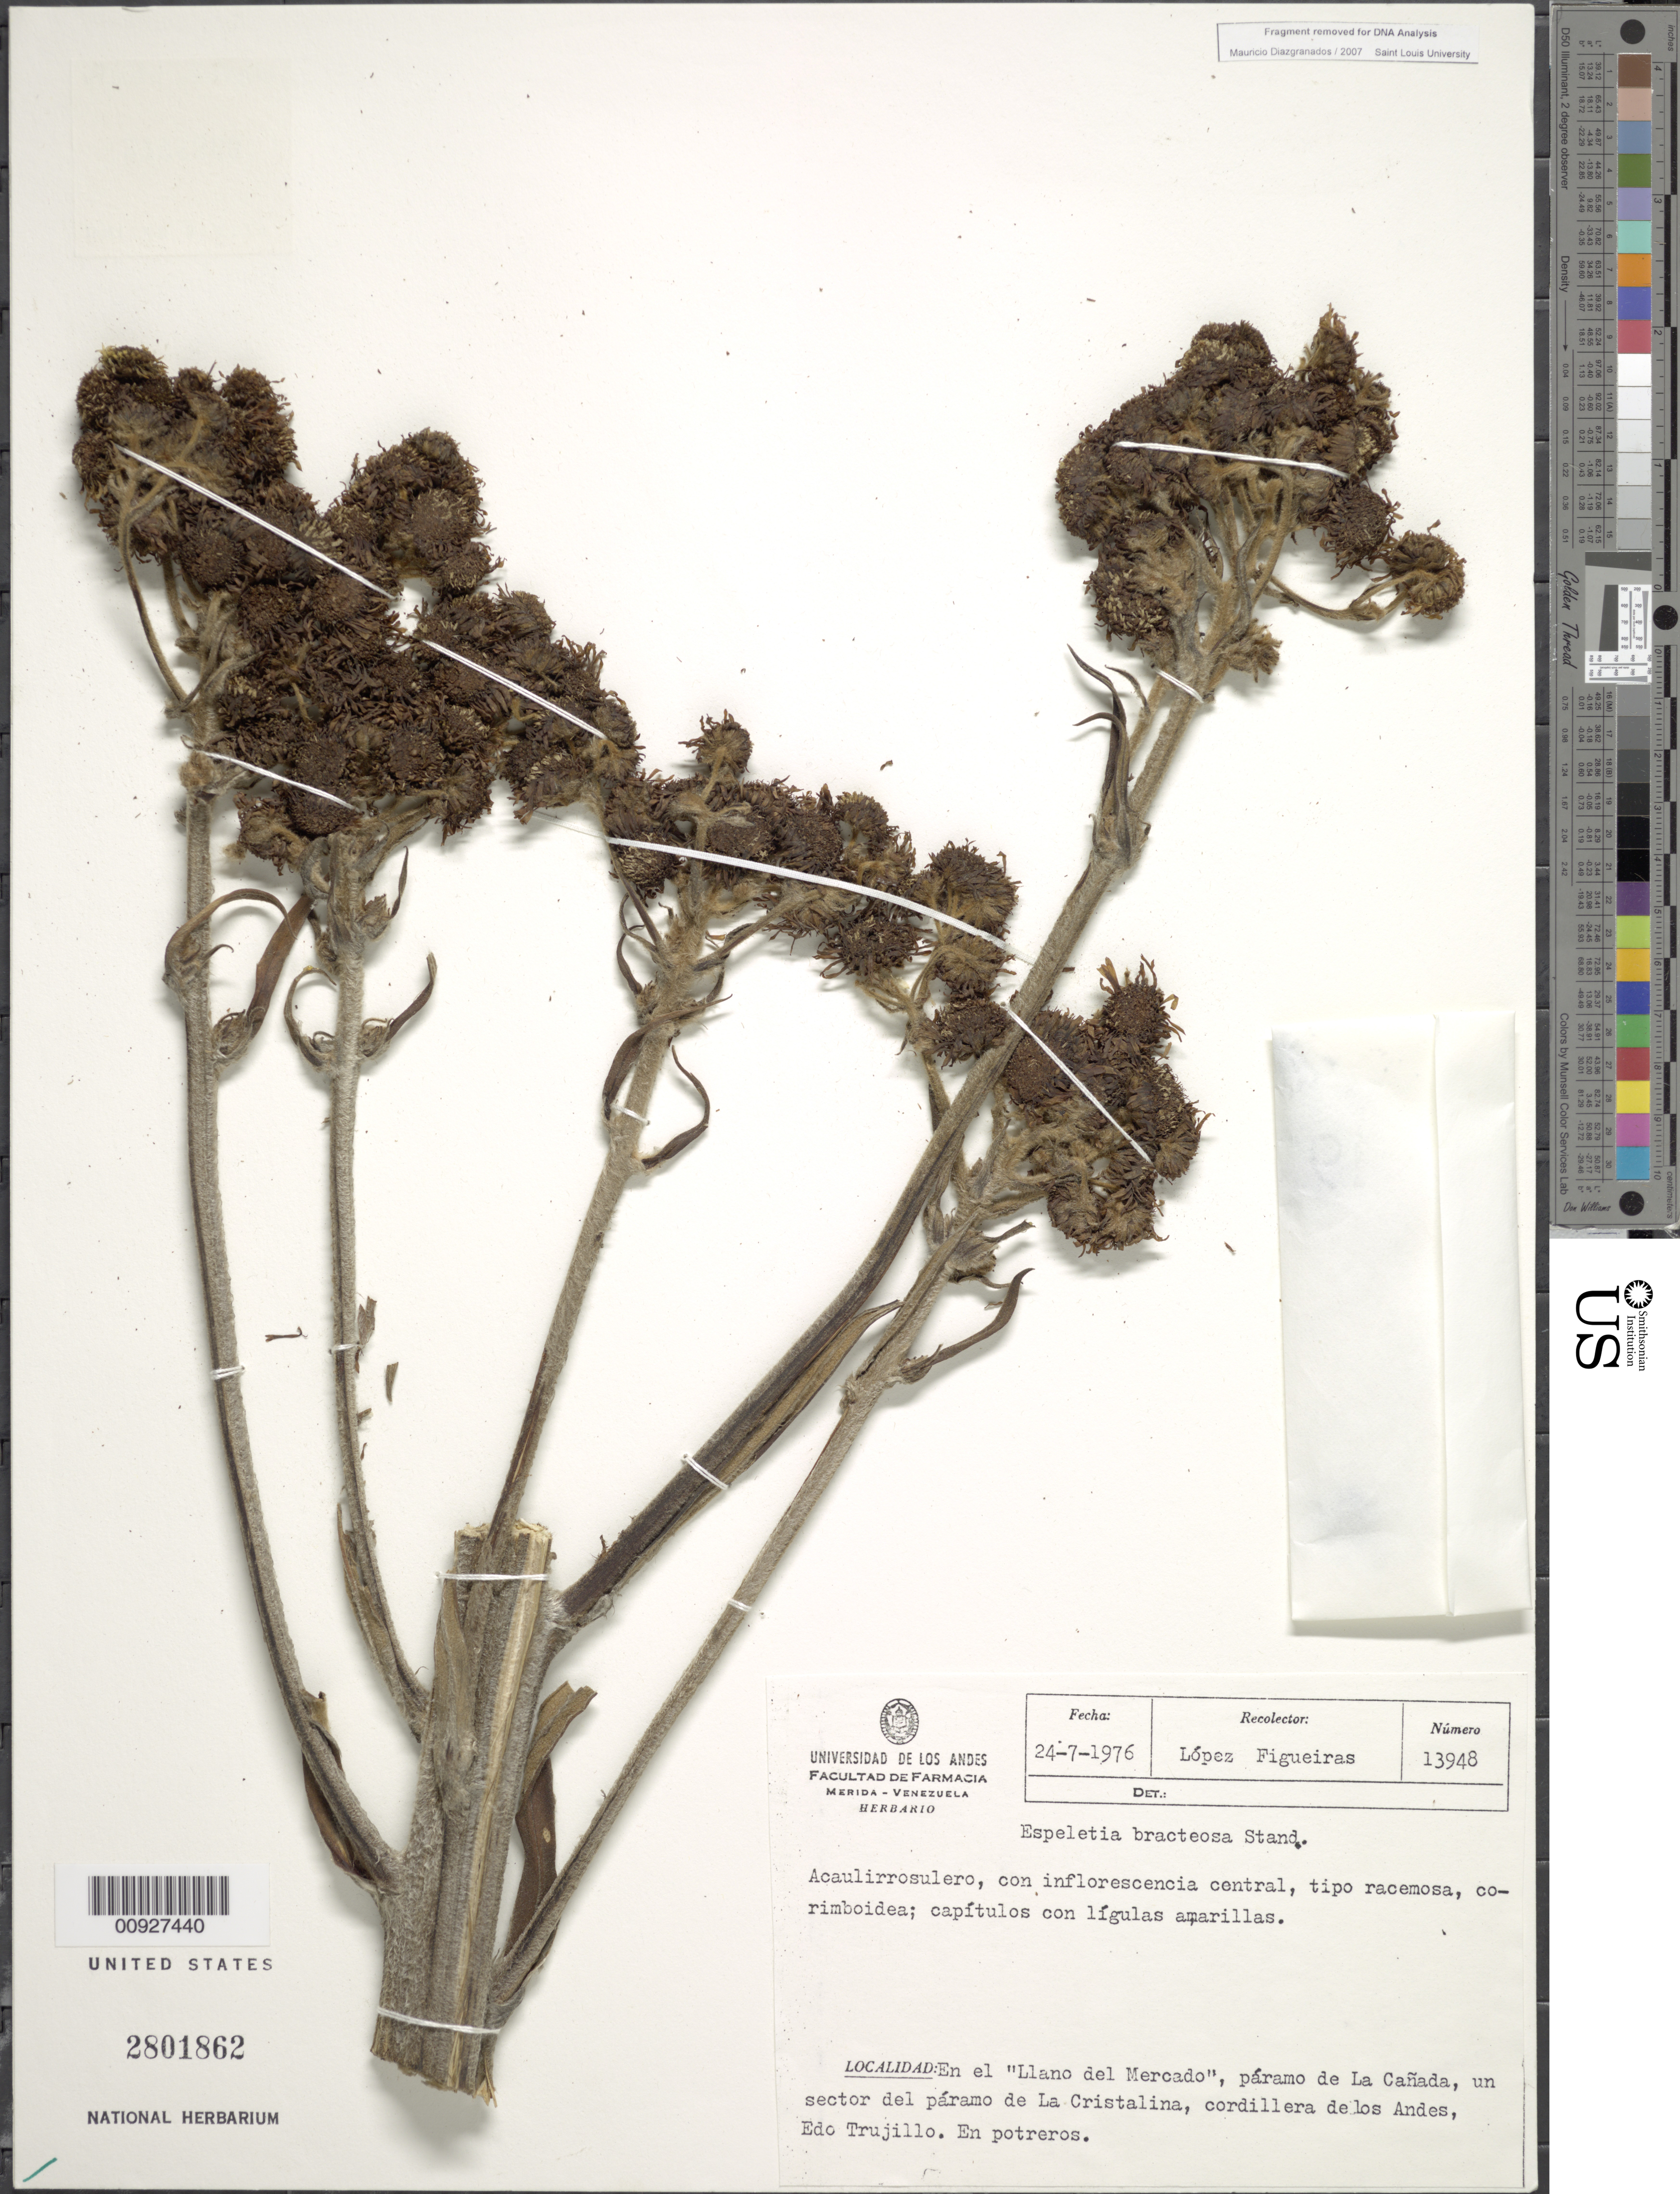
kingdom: Plantae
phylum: Tracheophyta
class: Magnoliopsida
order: Asterales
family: Asteraceae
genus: Ruilopezia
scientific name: Ruilopezia bracteosa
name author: (Standl.) Cuatrec.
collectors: M. López Figueiras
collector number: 13948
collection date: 1976-07-24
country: Venezuela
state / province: Trujillo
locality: En el "Llano de del Mercado", páramo de La Cañada, un sector del páramo de La Cristalina, Cordillera de los Andes, En potreros.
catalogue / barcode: US 2801862